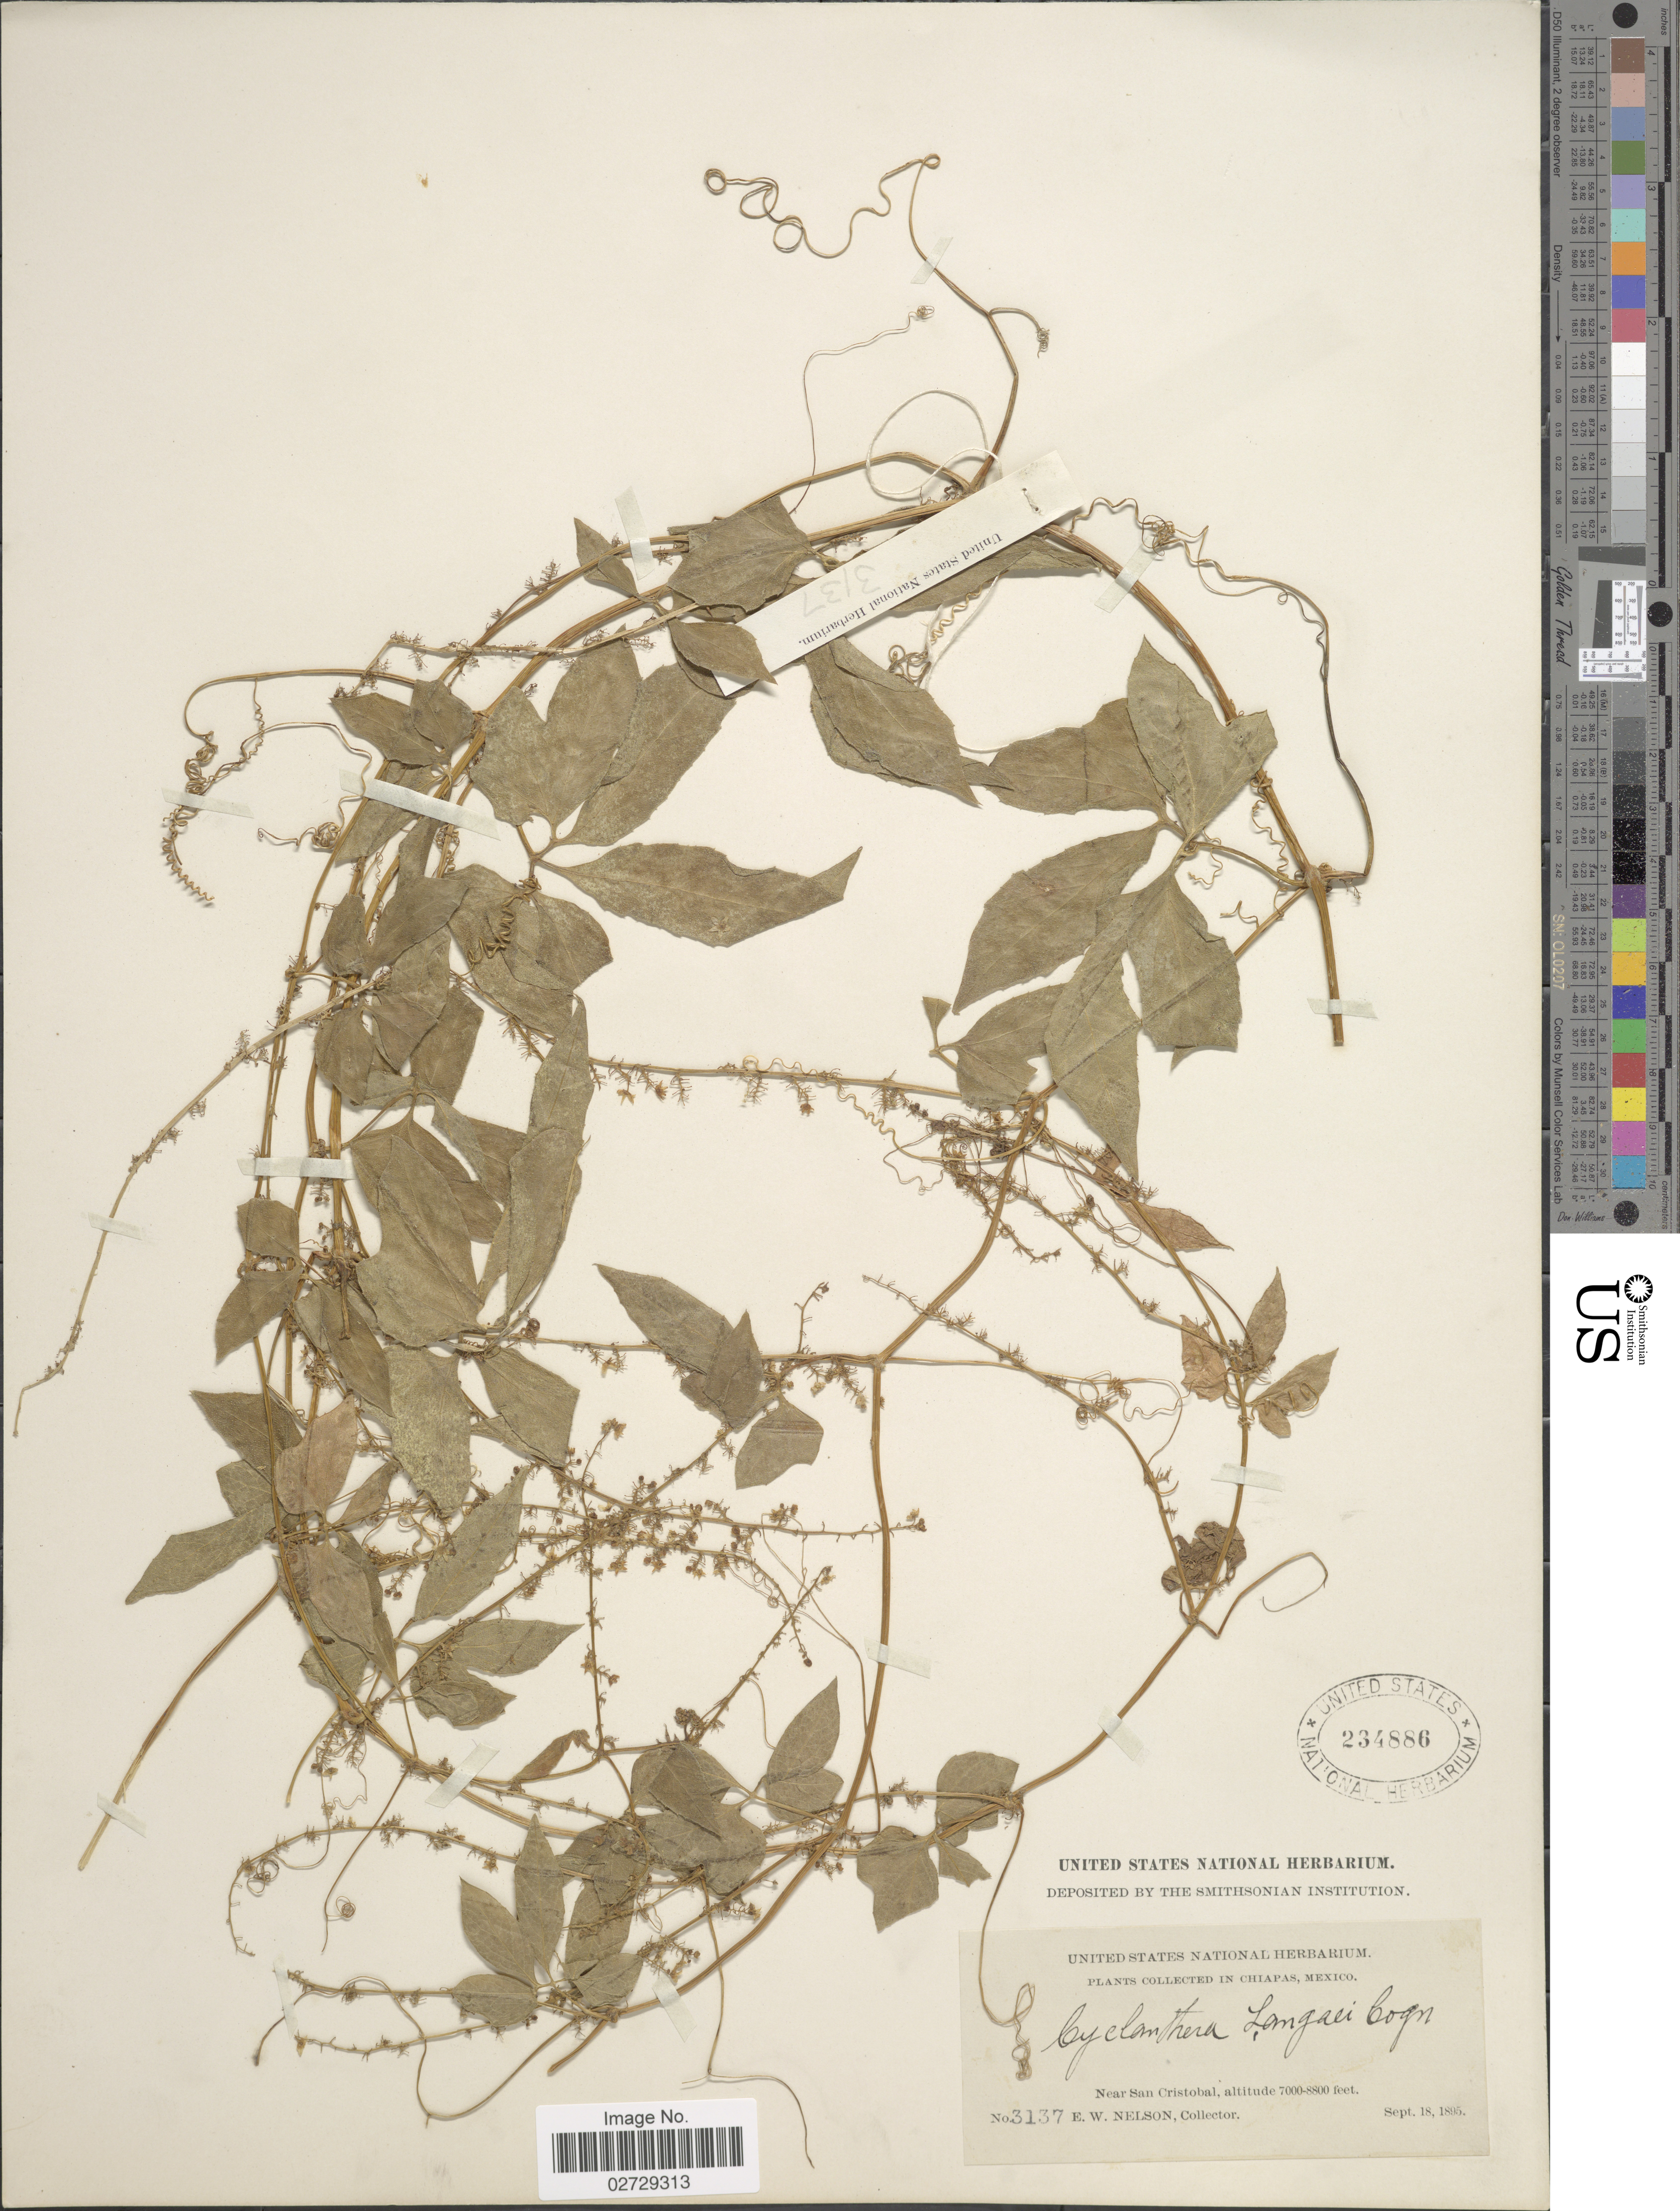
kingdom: Plantae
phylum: Tracheophyta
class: Magnoliopsida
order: Cucurbitales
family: Cucurbitaceae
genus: Cyclanthera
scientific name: Cyclanthera langaei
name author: Cogn.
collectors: E. W. Nelson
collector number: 3137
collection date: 1895-09-18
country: Mexico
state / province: Chiapas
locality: Near San Cristobal.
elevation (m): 2134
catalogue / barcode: US 234886